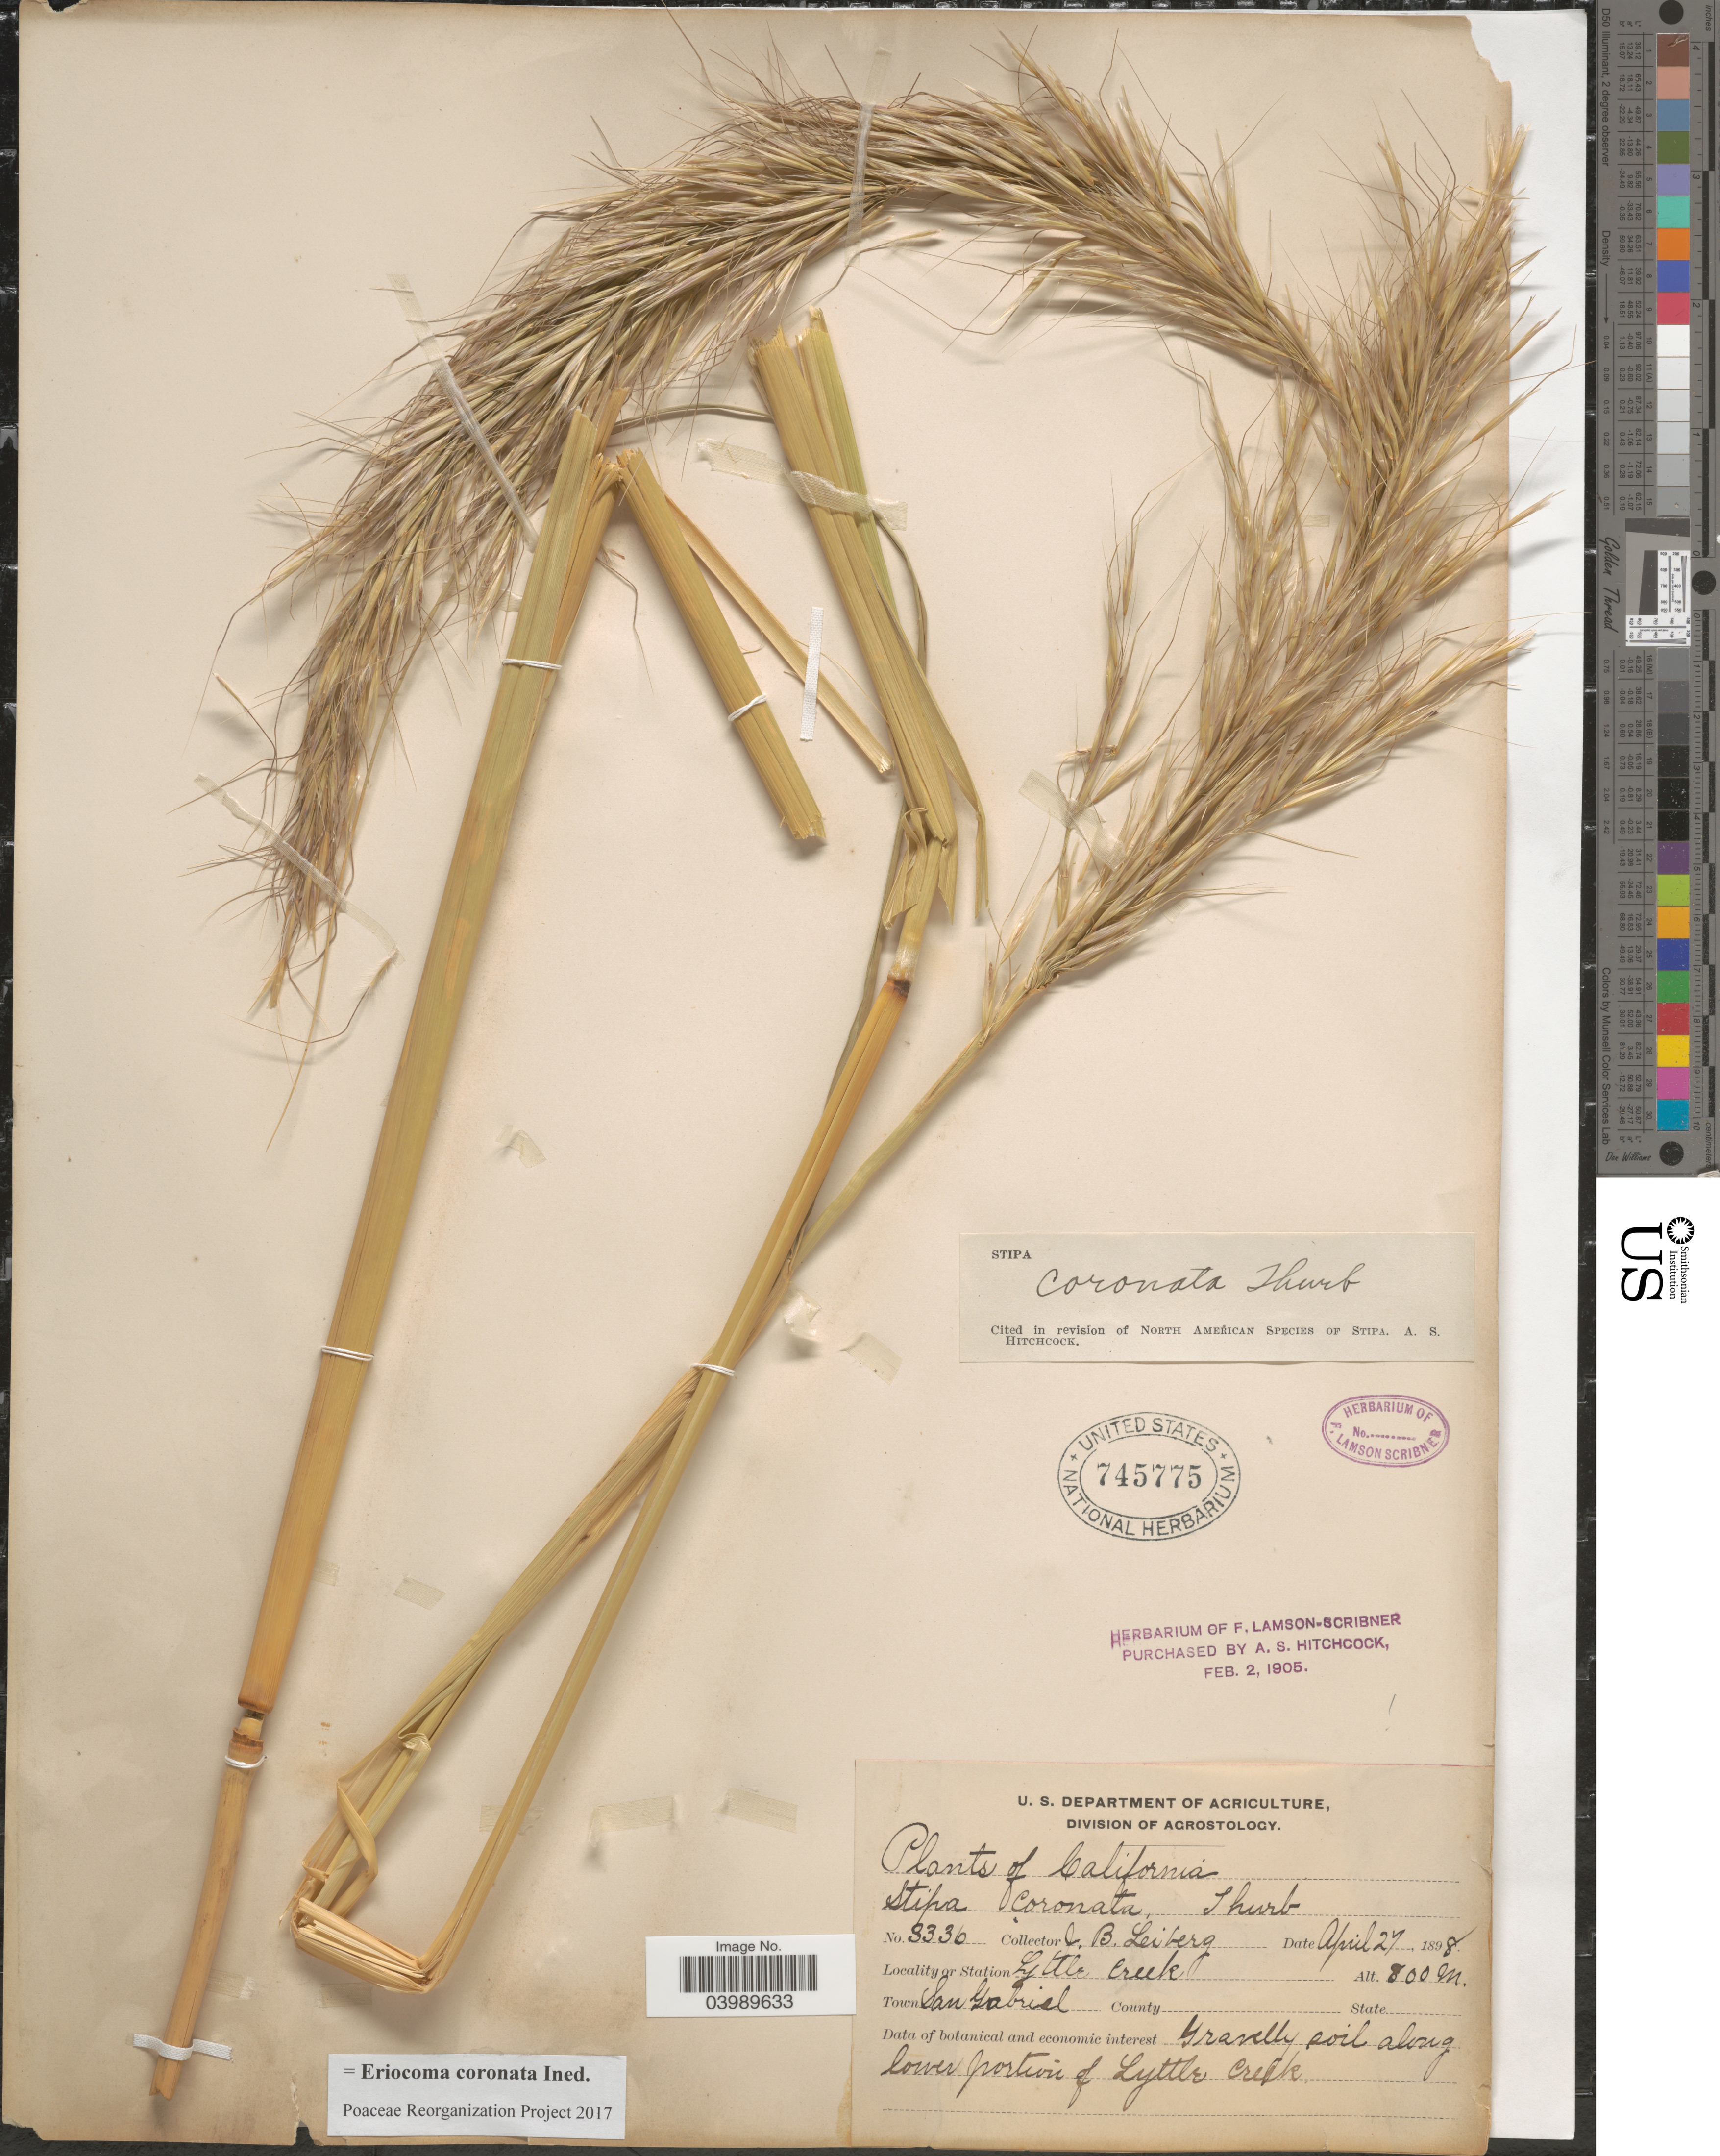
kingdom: Plantae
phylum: Tracheophyta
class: Liliopsida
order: Poales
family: Poaceae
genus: Eriocoma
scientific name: Eriocoma coronata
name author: (Thurb.) Romasch.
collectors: J. B. Leiberg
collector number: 3336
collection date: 1898-04-27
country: United States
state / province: California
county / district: Los Angeles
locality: Station Lyttle Creek. Town San Gabriel. Gravelly soil along lower portion of Lyttle Creek.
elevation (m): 800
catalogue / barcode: US 745775